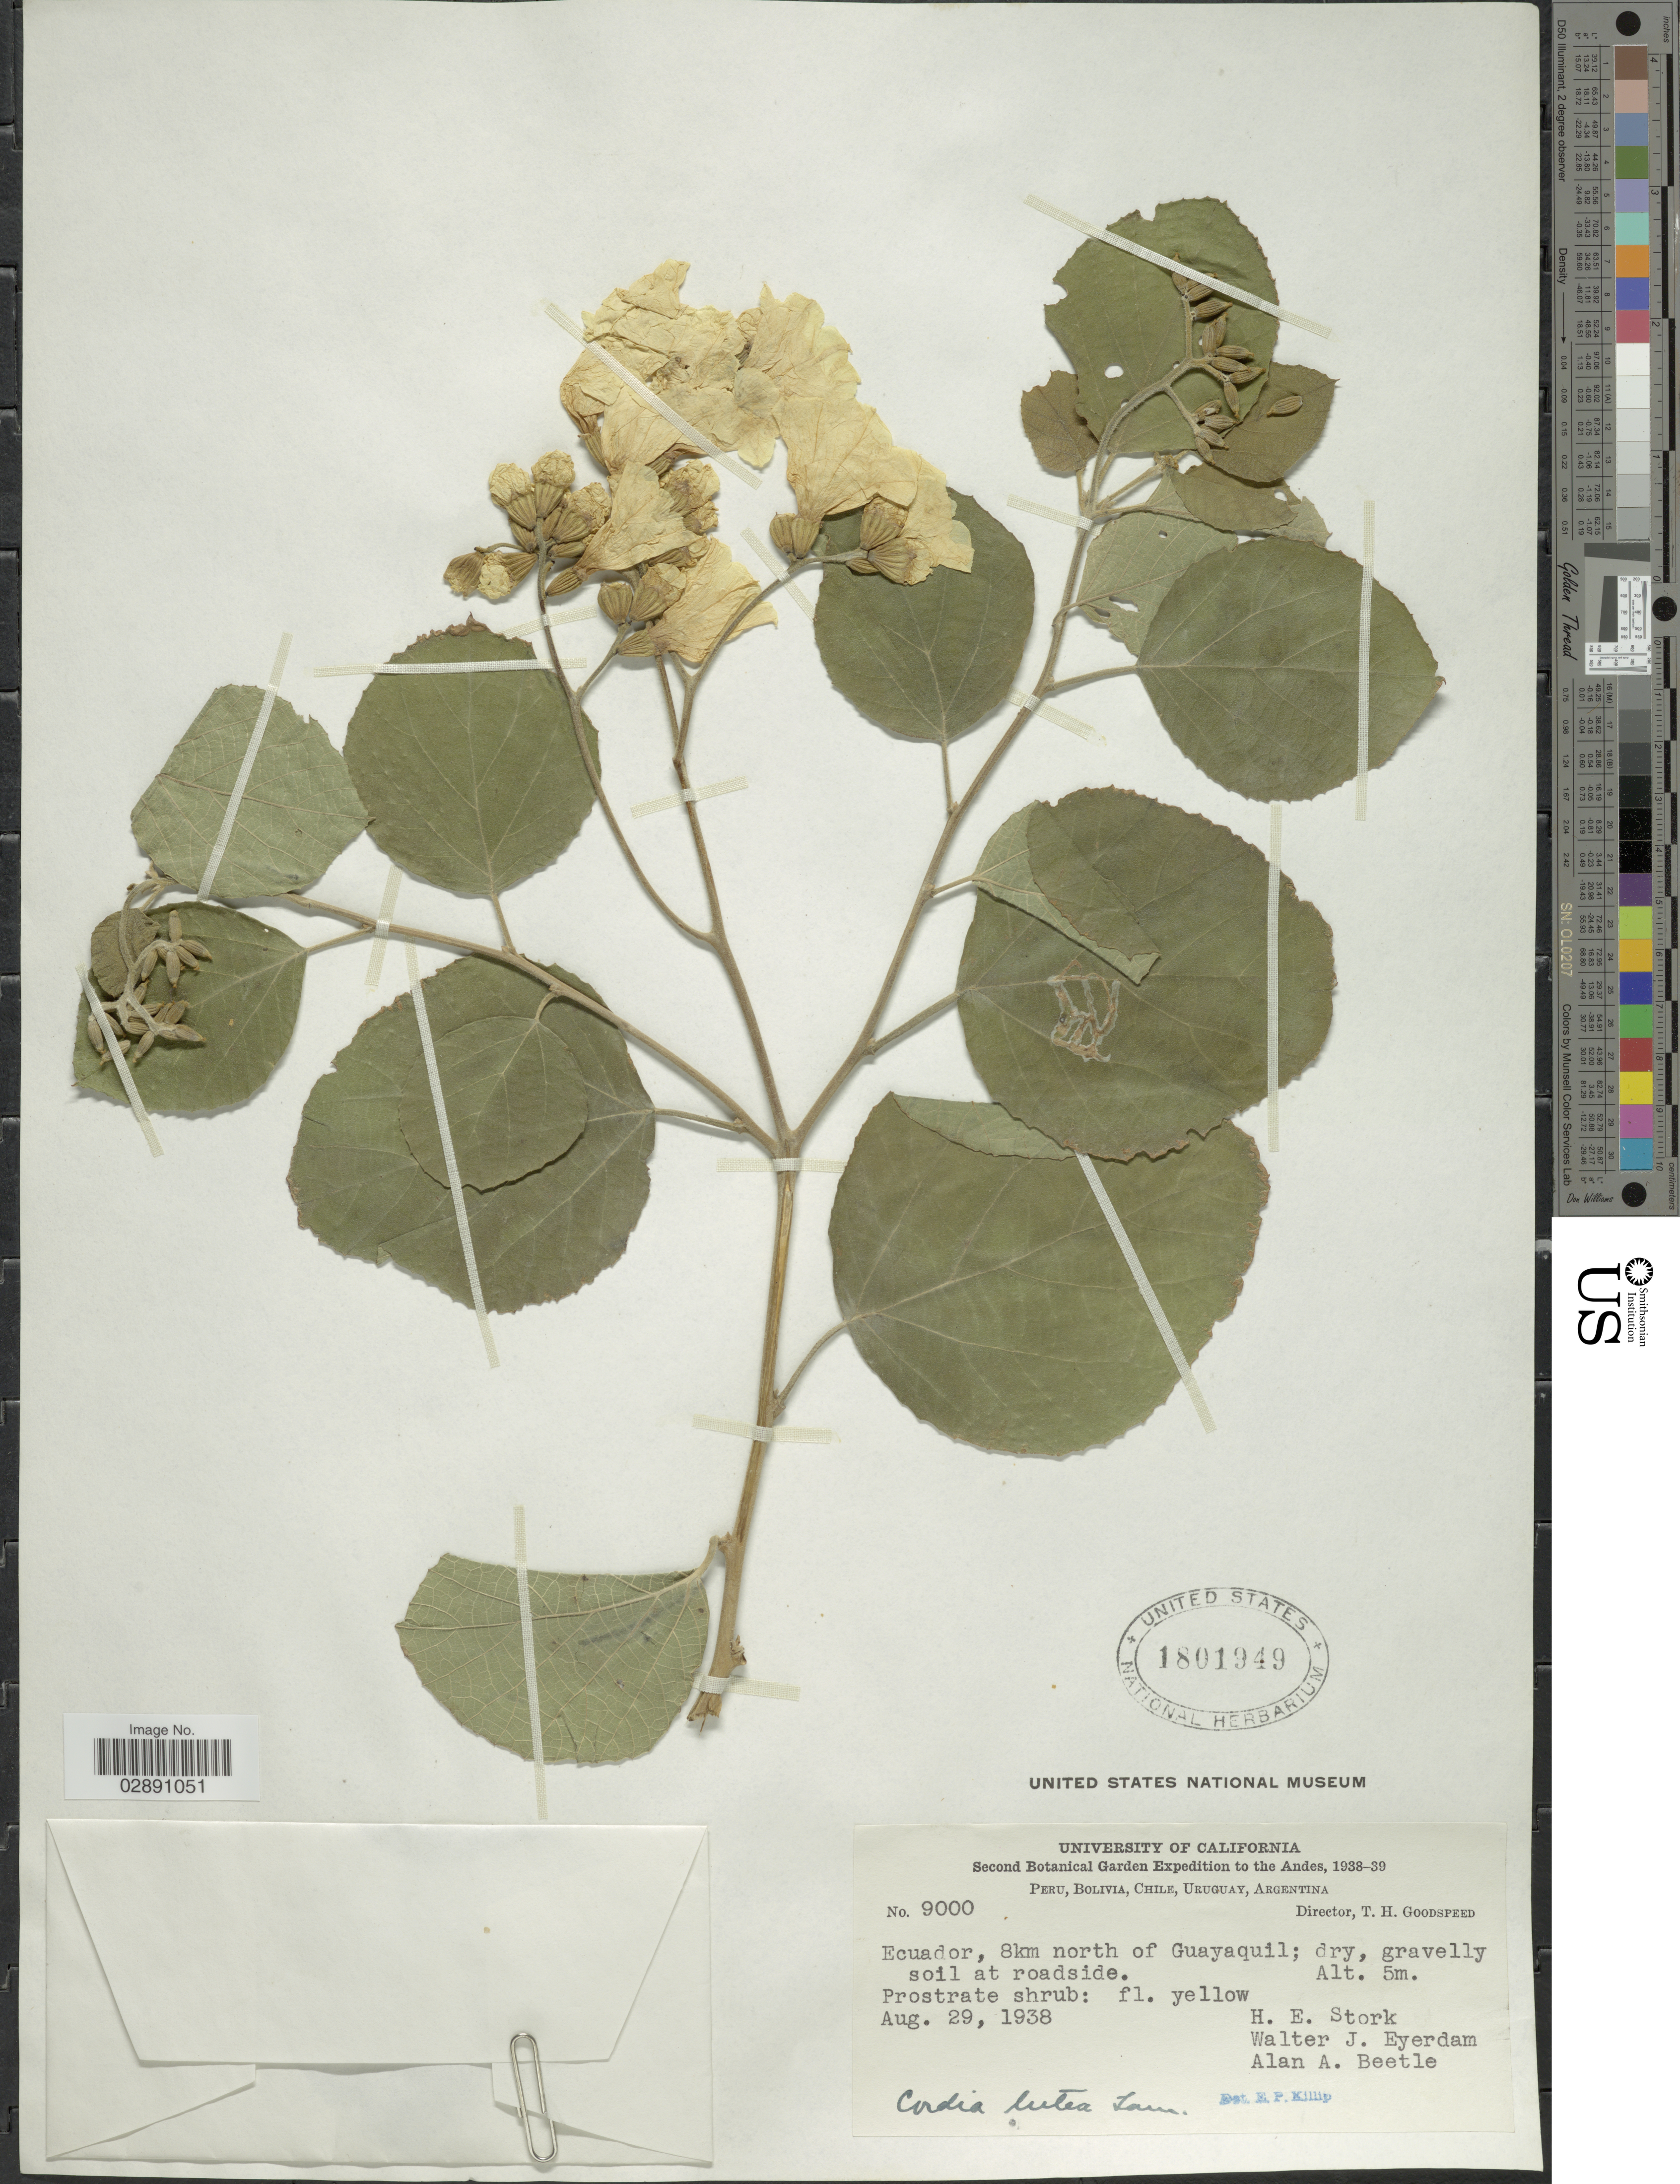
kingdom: Plantae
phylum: Tracheophyta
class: Magnoliopsida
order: Boraginales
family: Cordiaceae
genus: Cordia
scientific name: Cordia lutea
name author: Lam.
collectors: H. E. Stork, W. J. Eyerdam & A. A. Beetle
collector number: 9000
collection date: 1938-08-29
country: Ecuador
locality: Andes. 8 km north of Guayaquil.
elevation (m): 5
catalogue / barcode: US 1801949